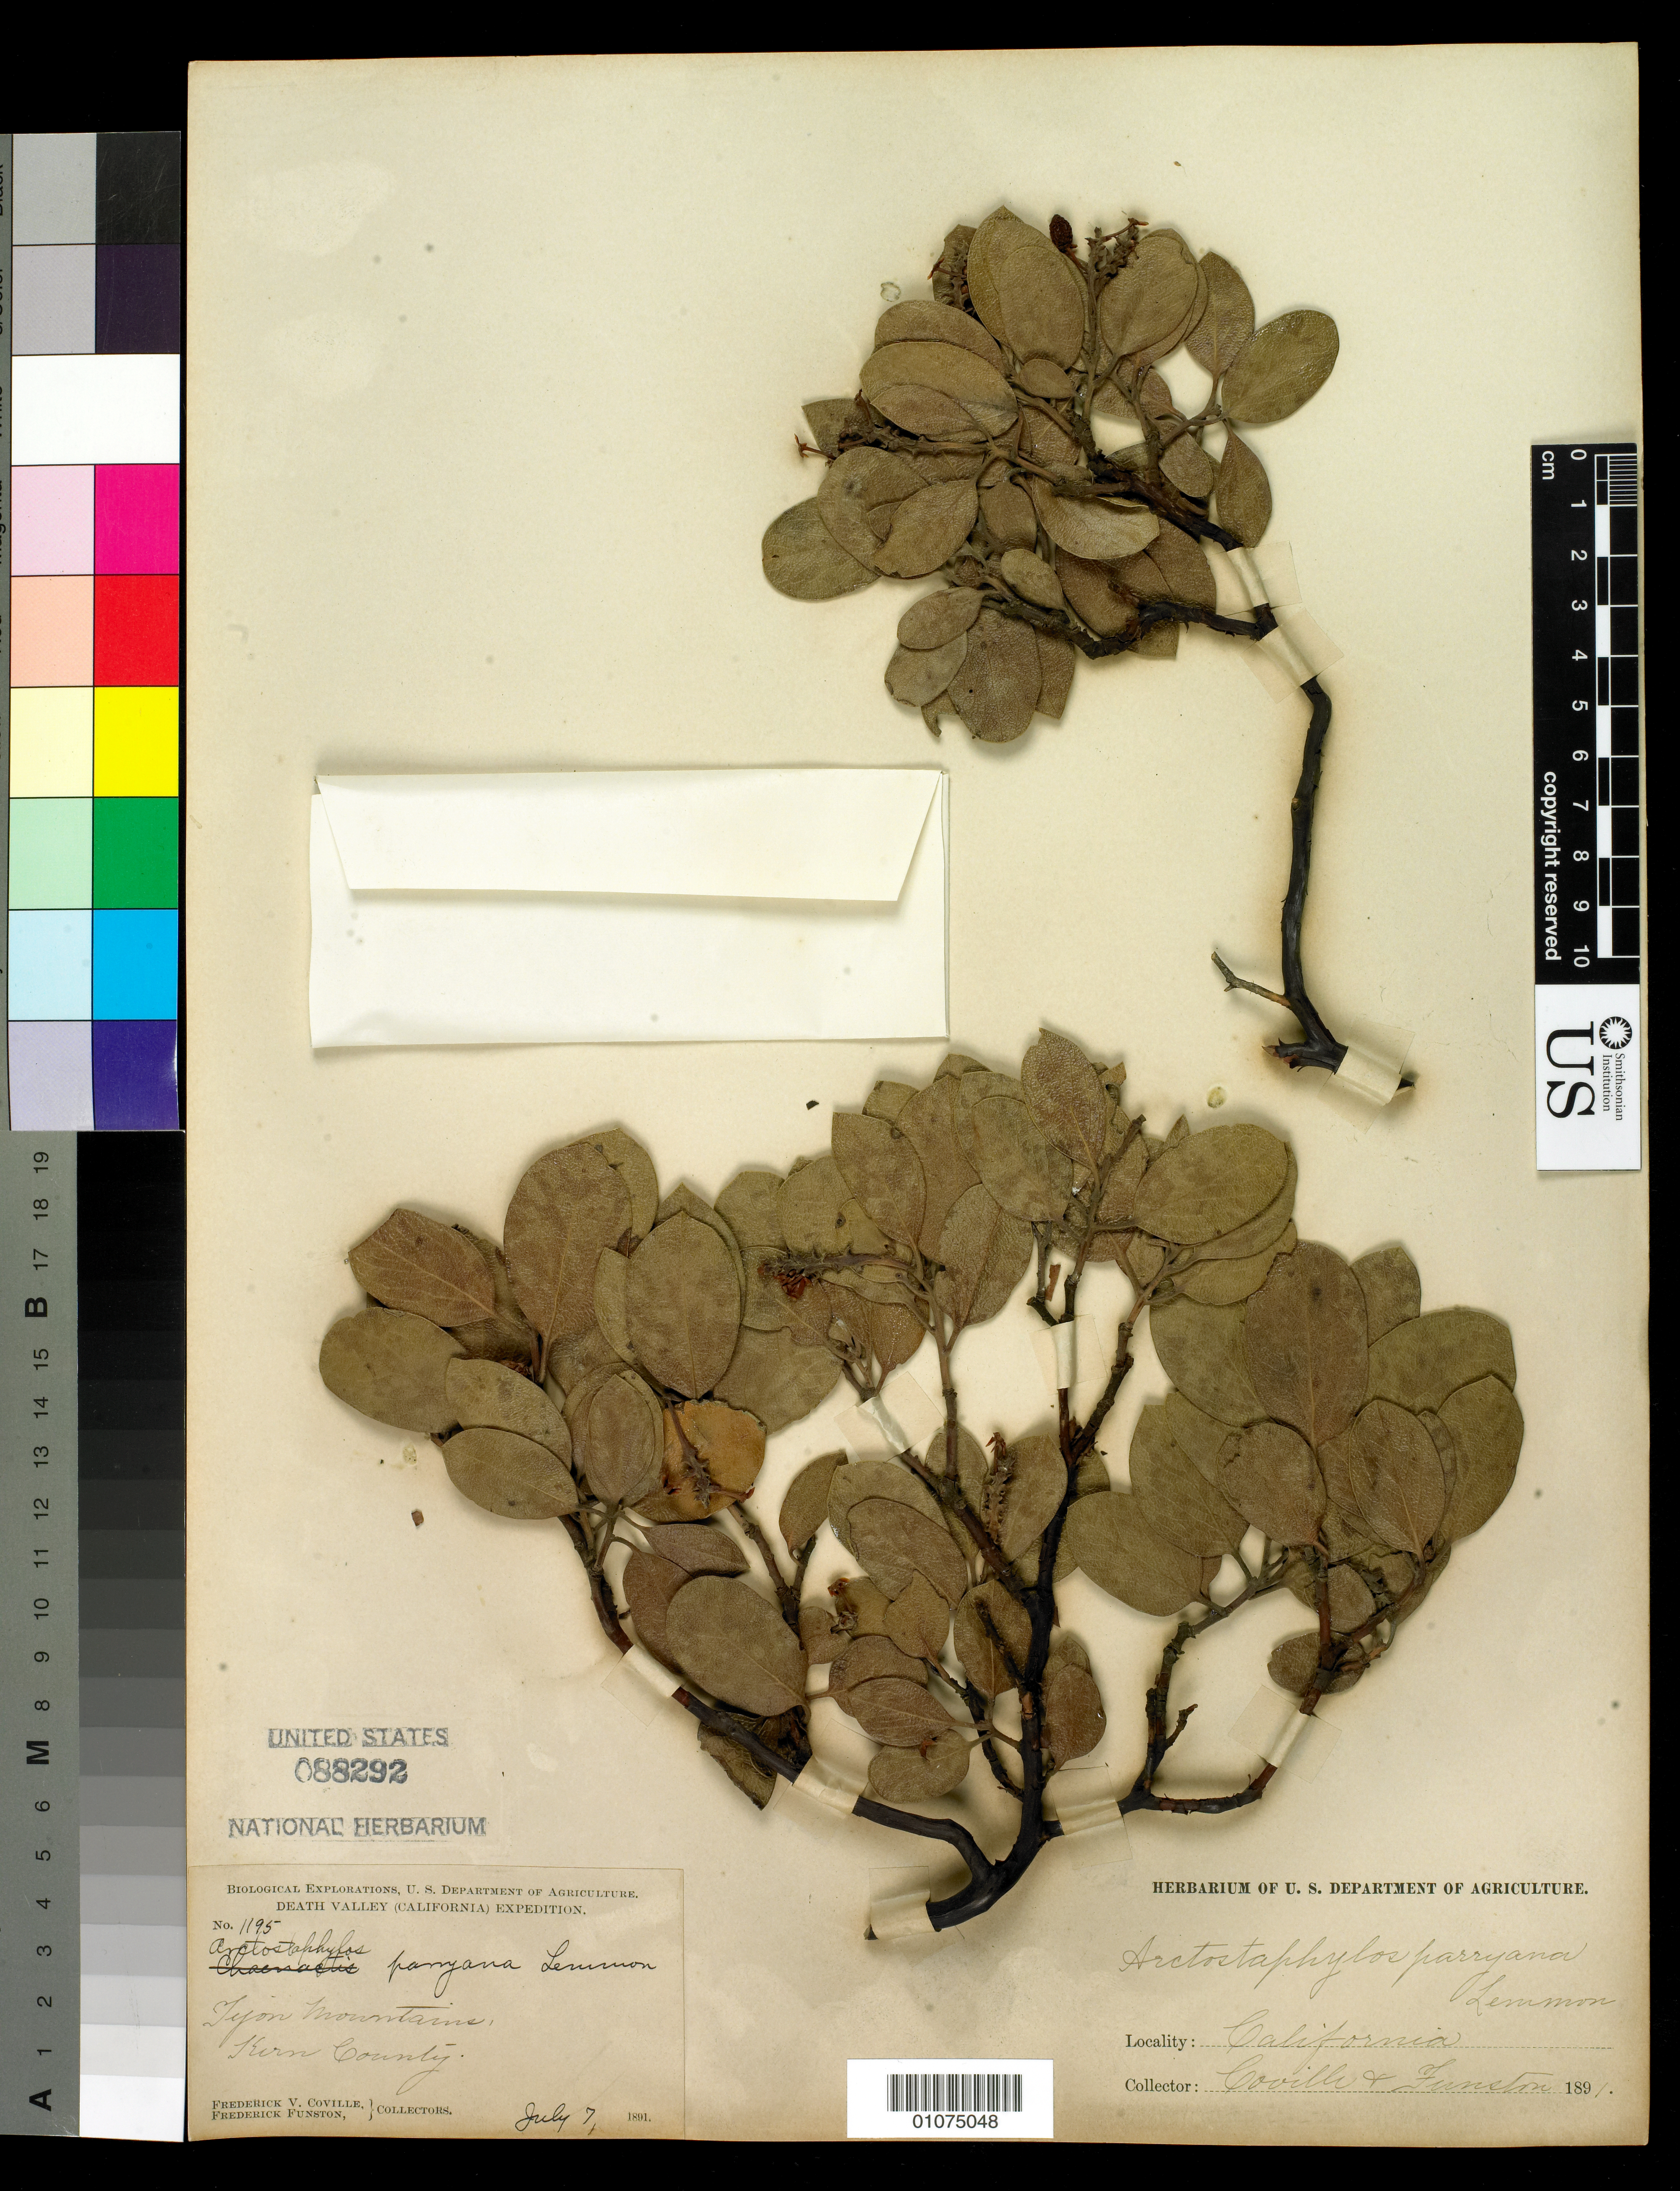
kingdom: Plantae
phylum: Tracheophyta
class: Magnoliopsida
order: Ericales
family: Ericaceae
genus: Arctostaphylos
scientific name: Arctostaphylos parryana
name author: Lemmon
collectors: F. V. Coville & F. Funston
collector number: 1195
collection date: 1891-07-07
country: United States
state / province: California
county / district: Kern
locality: Tejon Mts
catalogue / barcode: US 88292